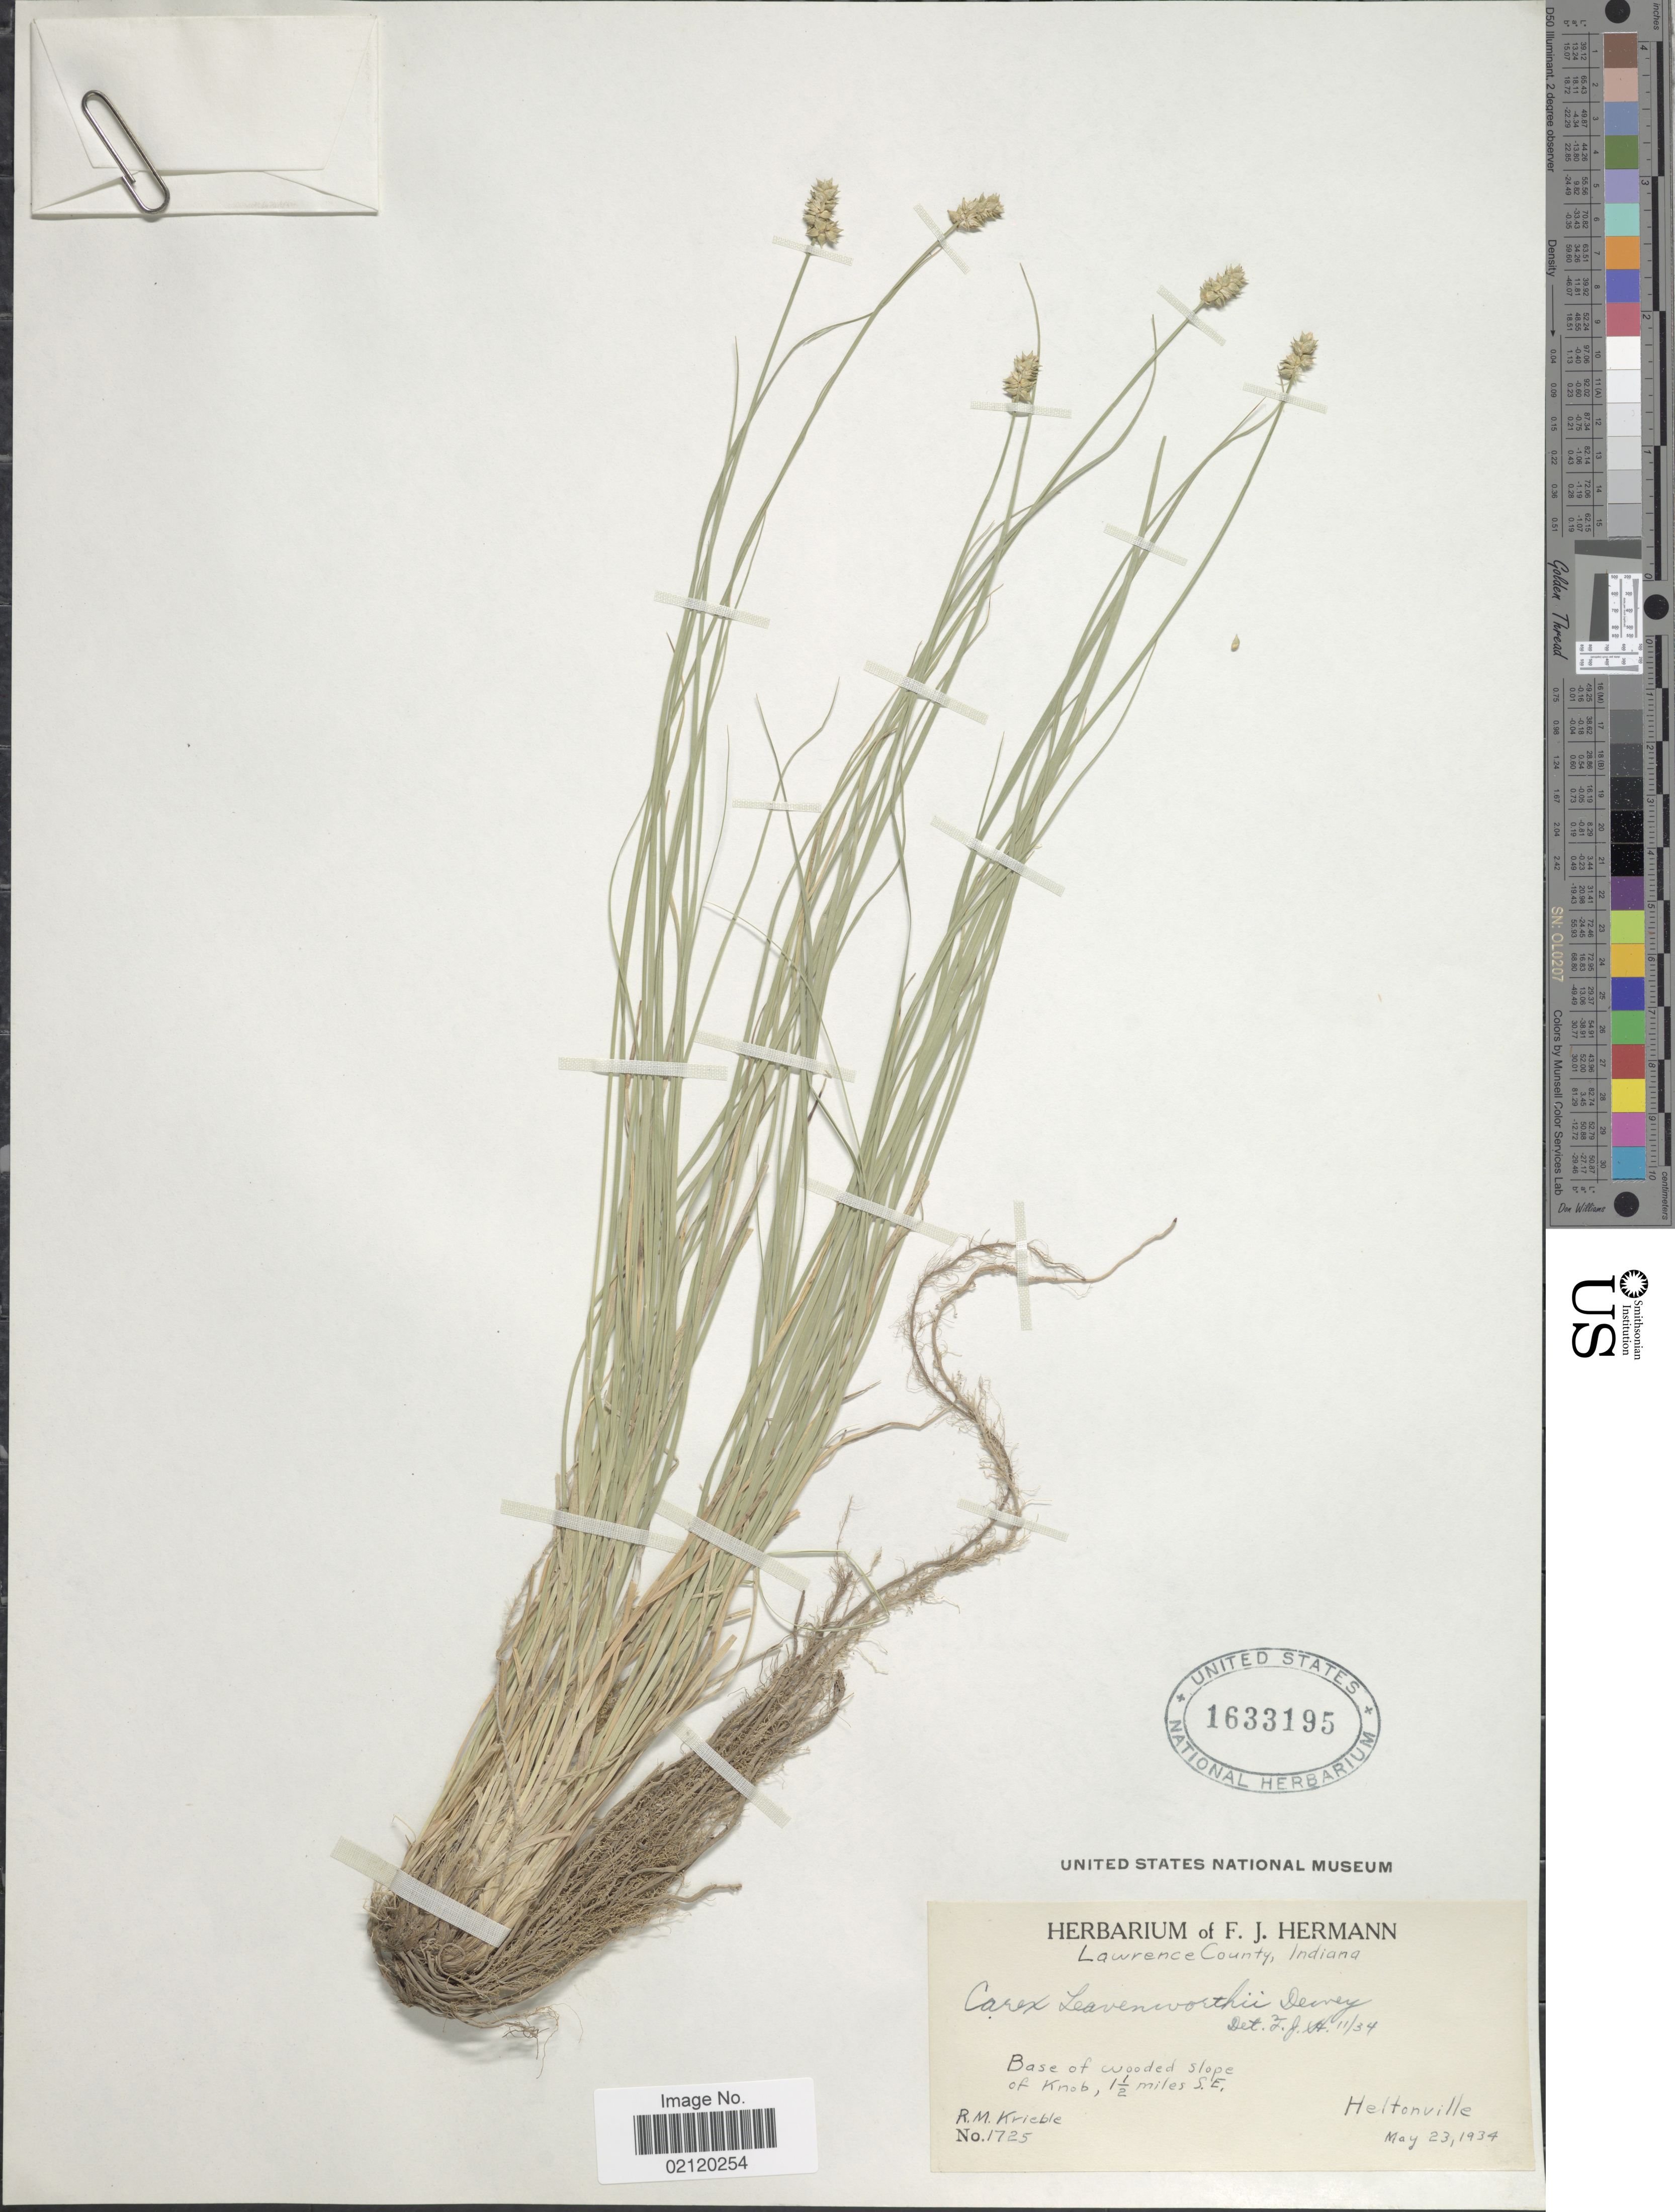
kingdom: Plantae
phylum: Tracheophyta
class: Liliopsida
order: Poales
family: Cyperaceae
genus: Carex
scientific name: Carex leavenworthii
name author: Dewey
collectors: R. M. Kriebel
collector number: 1725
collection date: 1934-05-23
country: United States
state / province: Indiana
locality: Lawrence County, Base of Wooded slope of Knob, 1½ miles S.E., Heltonville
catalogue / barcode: US 1633195